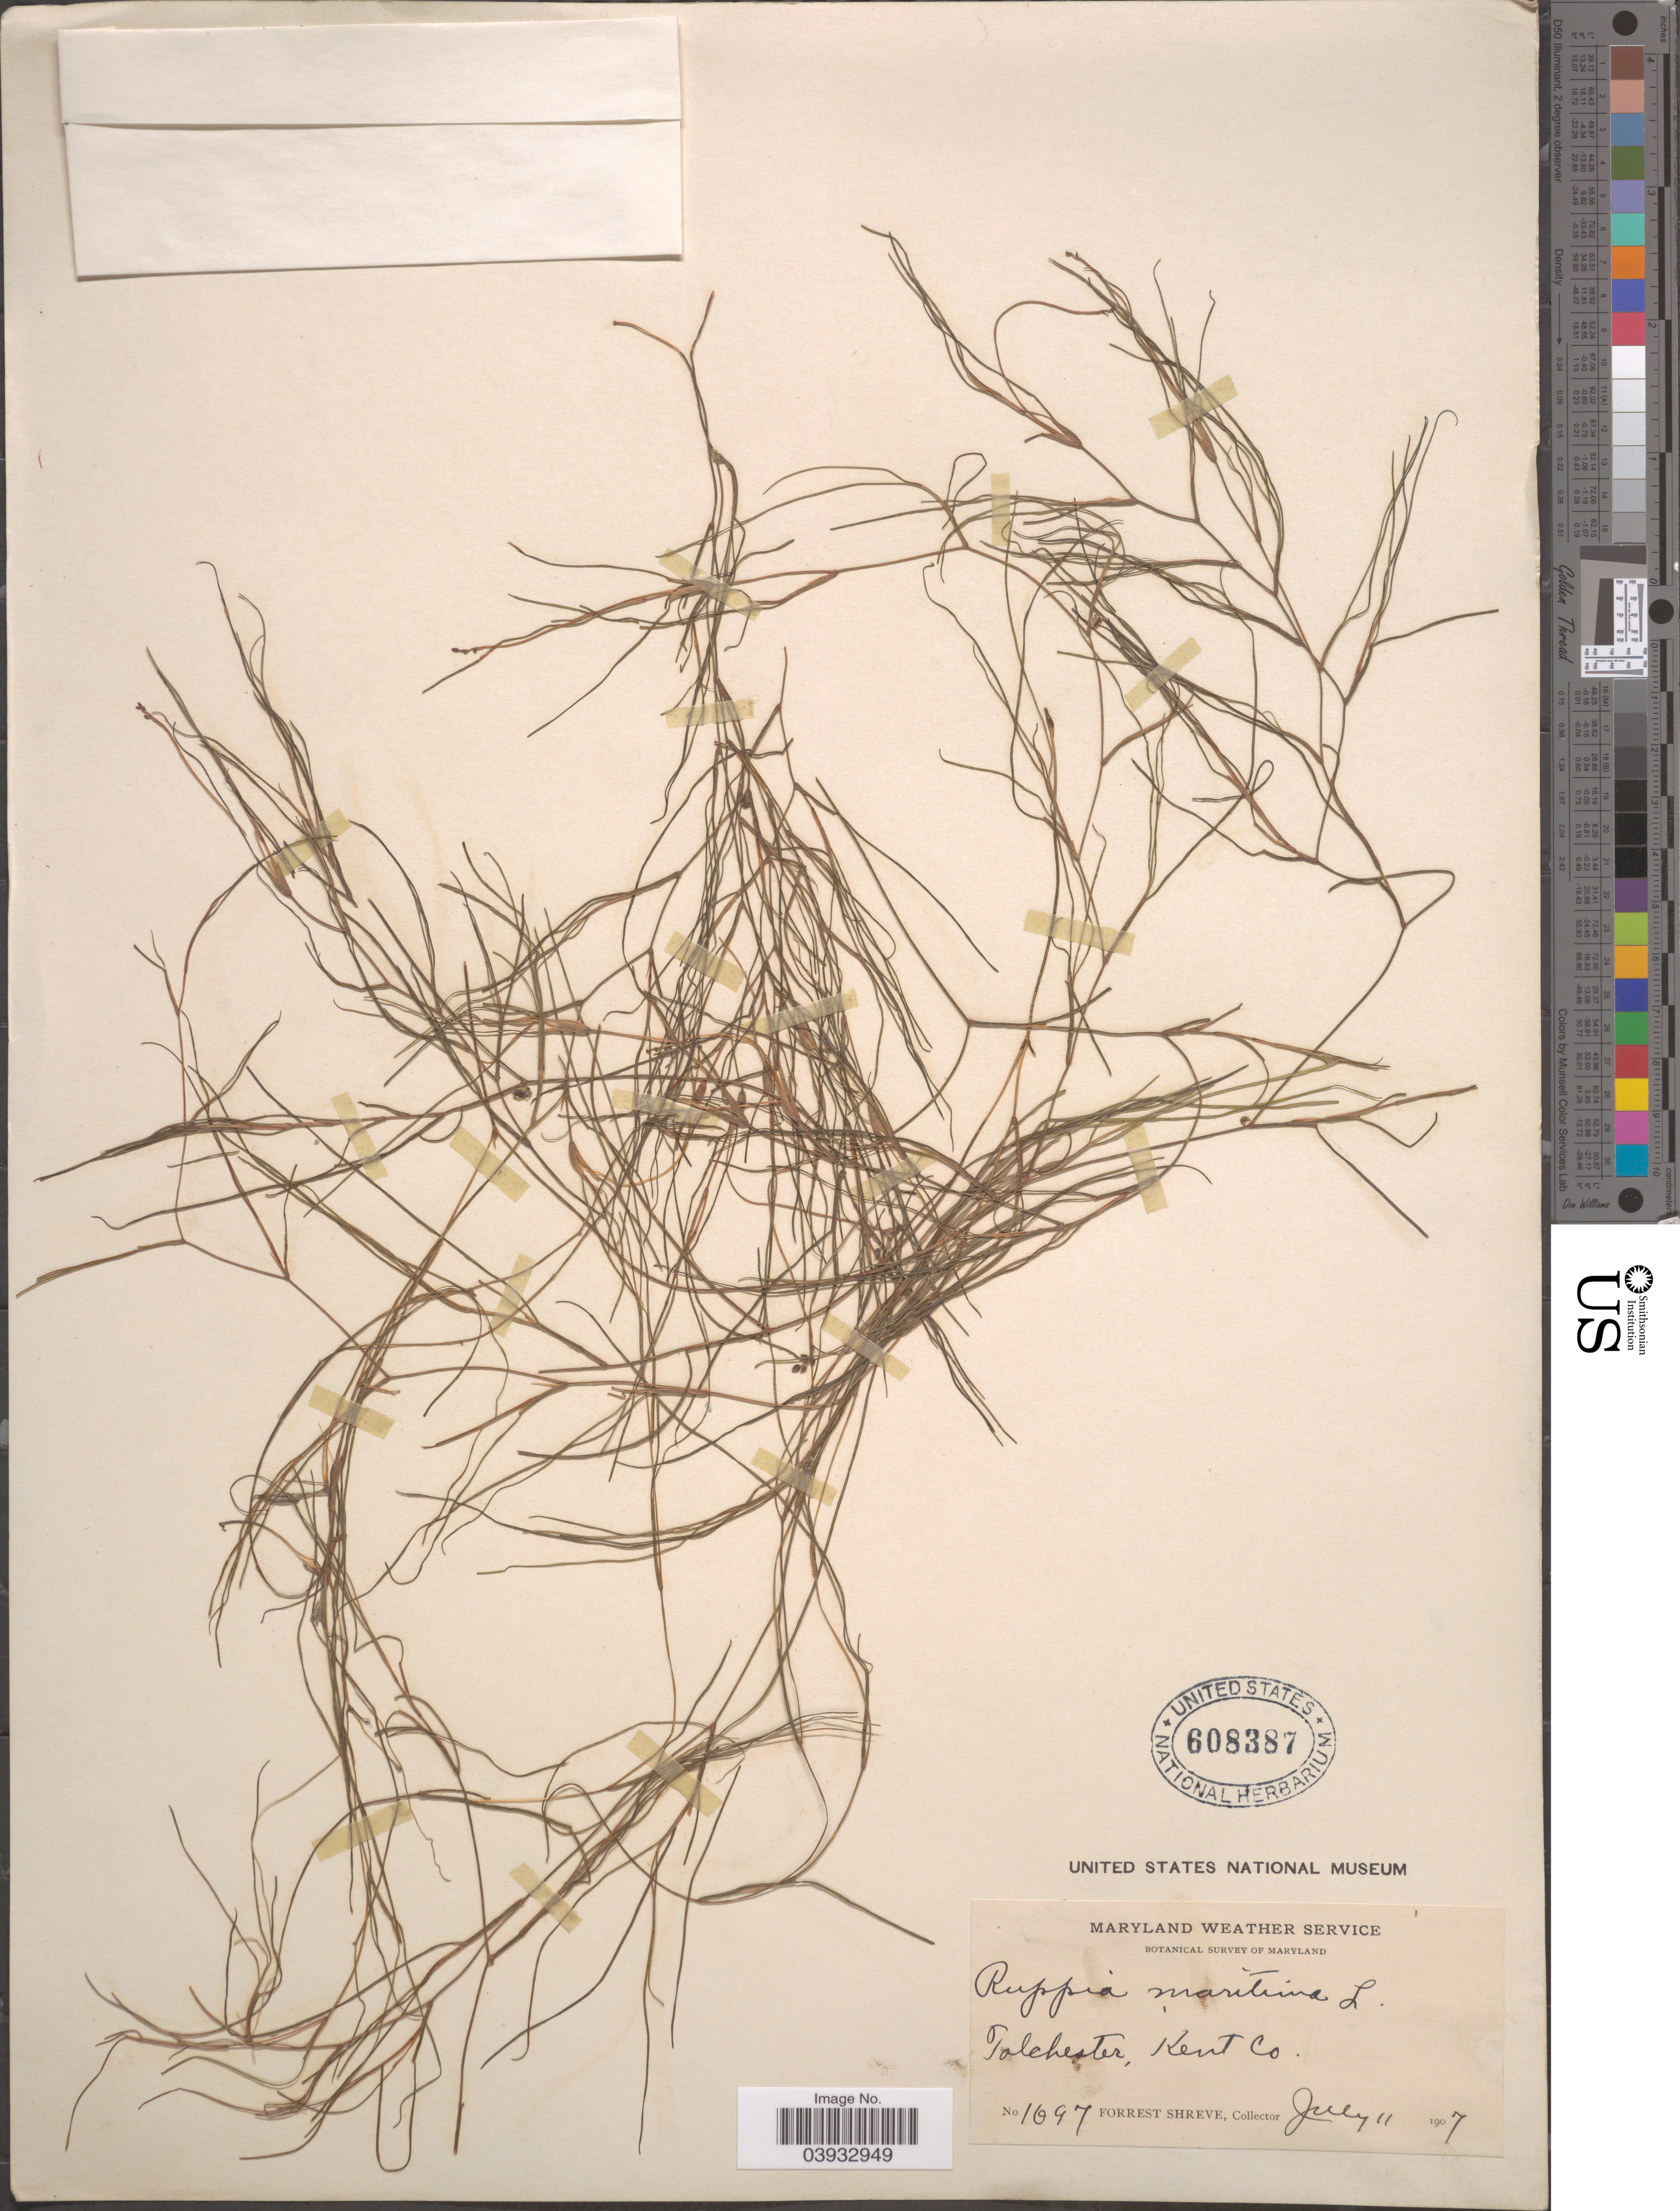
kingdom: Plantae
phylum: Tracheophyta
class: Liliopsida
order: Alismatales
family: Ruppiaceae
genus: Ruppia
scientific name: Ruppia maritima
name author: L.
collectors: F. Shreve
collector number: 1697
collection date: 1907-07-11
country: United States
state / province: Maryland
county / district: Kent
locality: Tolchester, Kent Co.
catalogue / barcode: US 608387